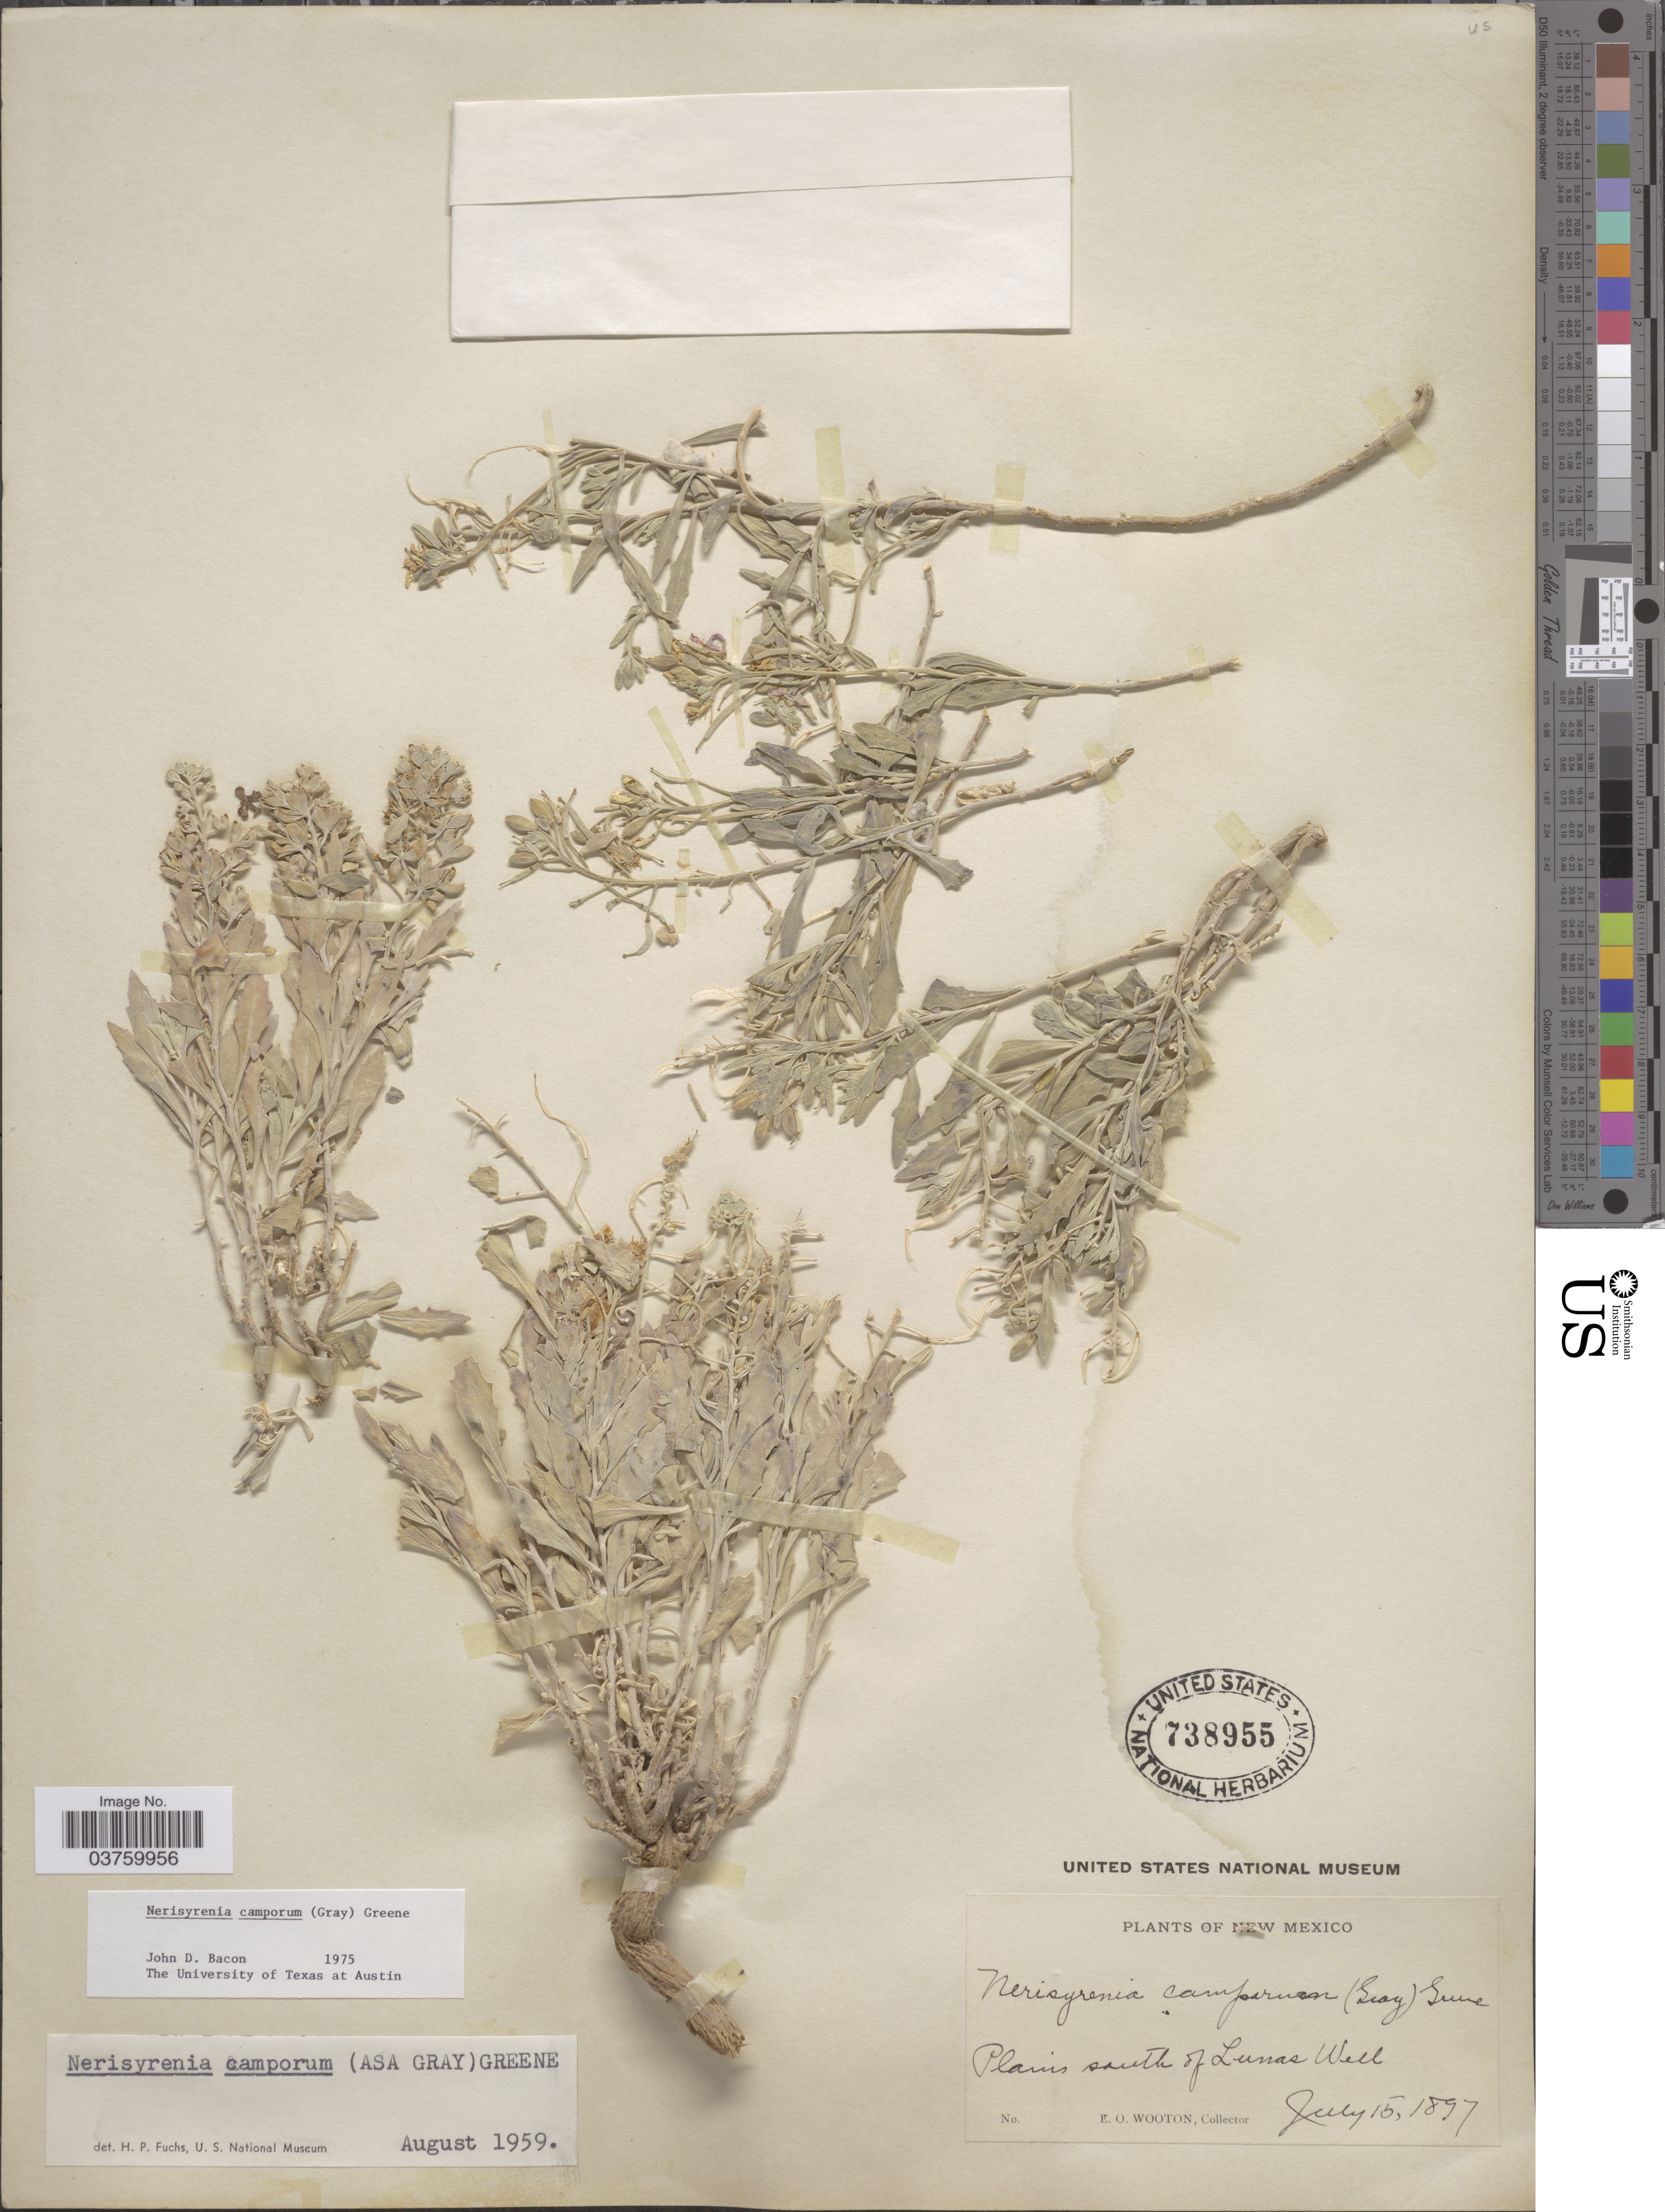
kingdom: Plantae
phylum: Tracheophyta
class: Magnoliopsida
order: Brassicales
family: Brassicaceae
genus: Nerisyrenia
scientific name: Nerisyrenia camporum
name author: (A. Gray) Greene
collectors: E. O. Wooton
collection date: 1897-07-15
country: United States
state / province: New Mexico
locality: Plains south of Lunas Well.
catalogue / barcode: US 738955